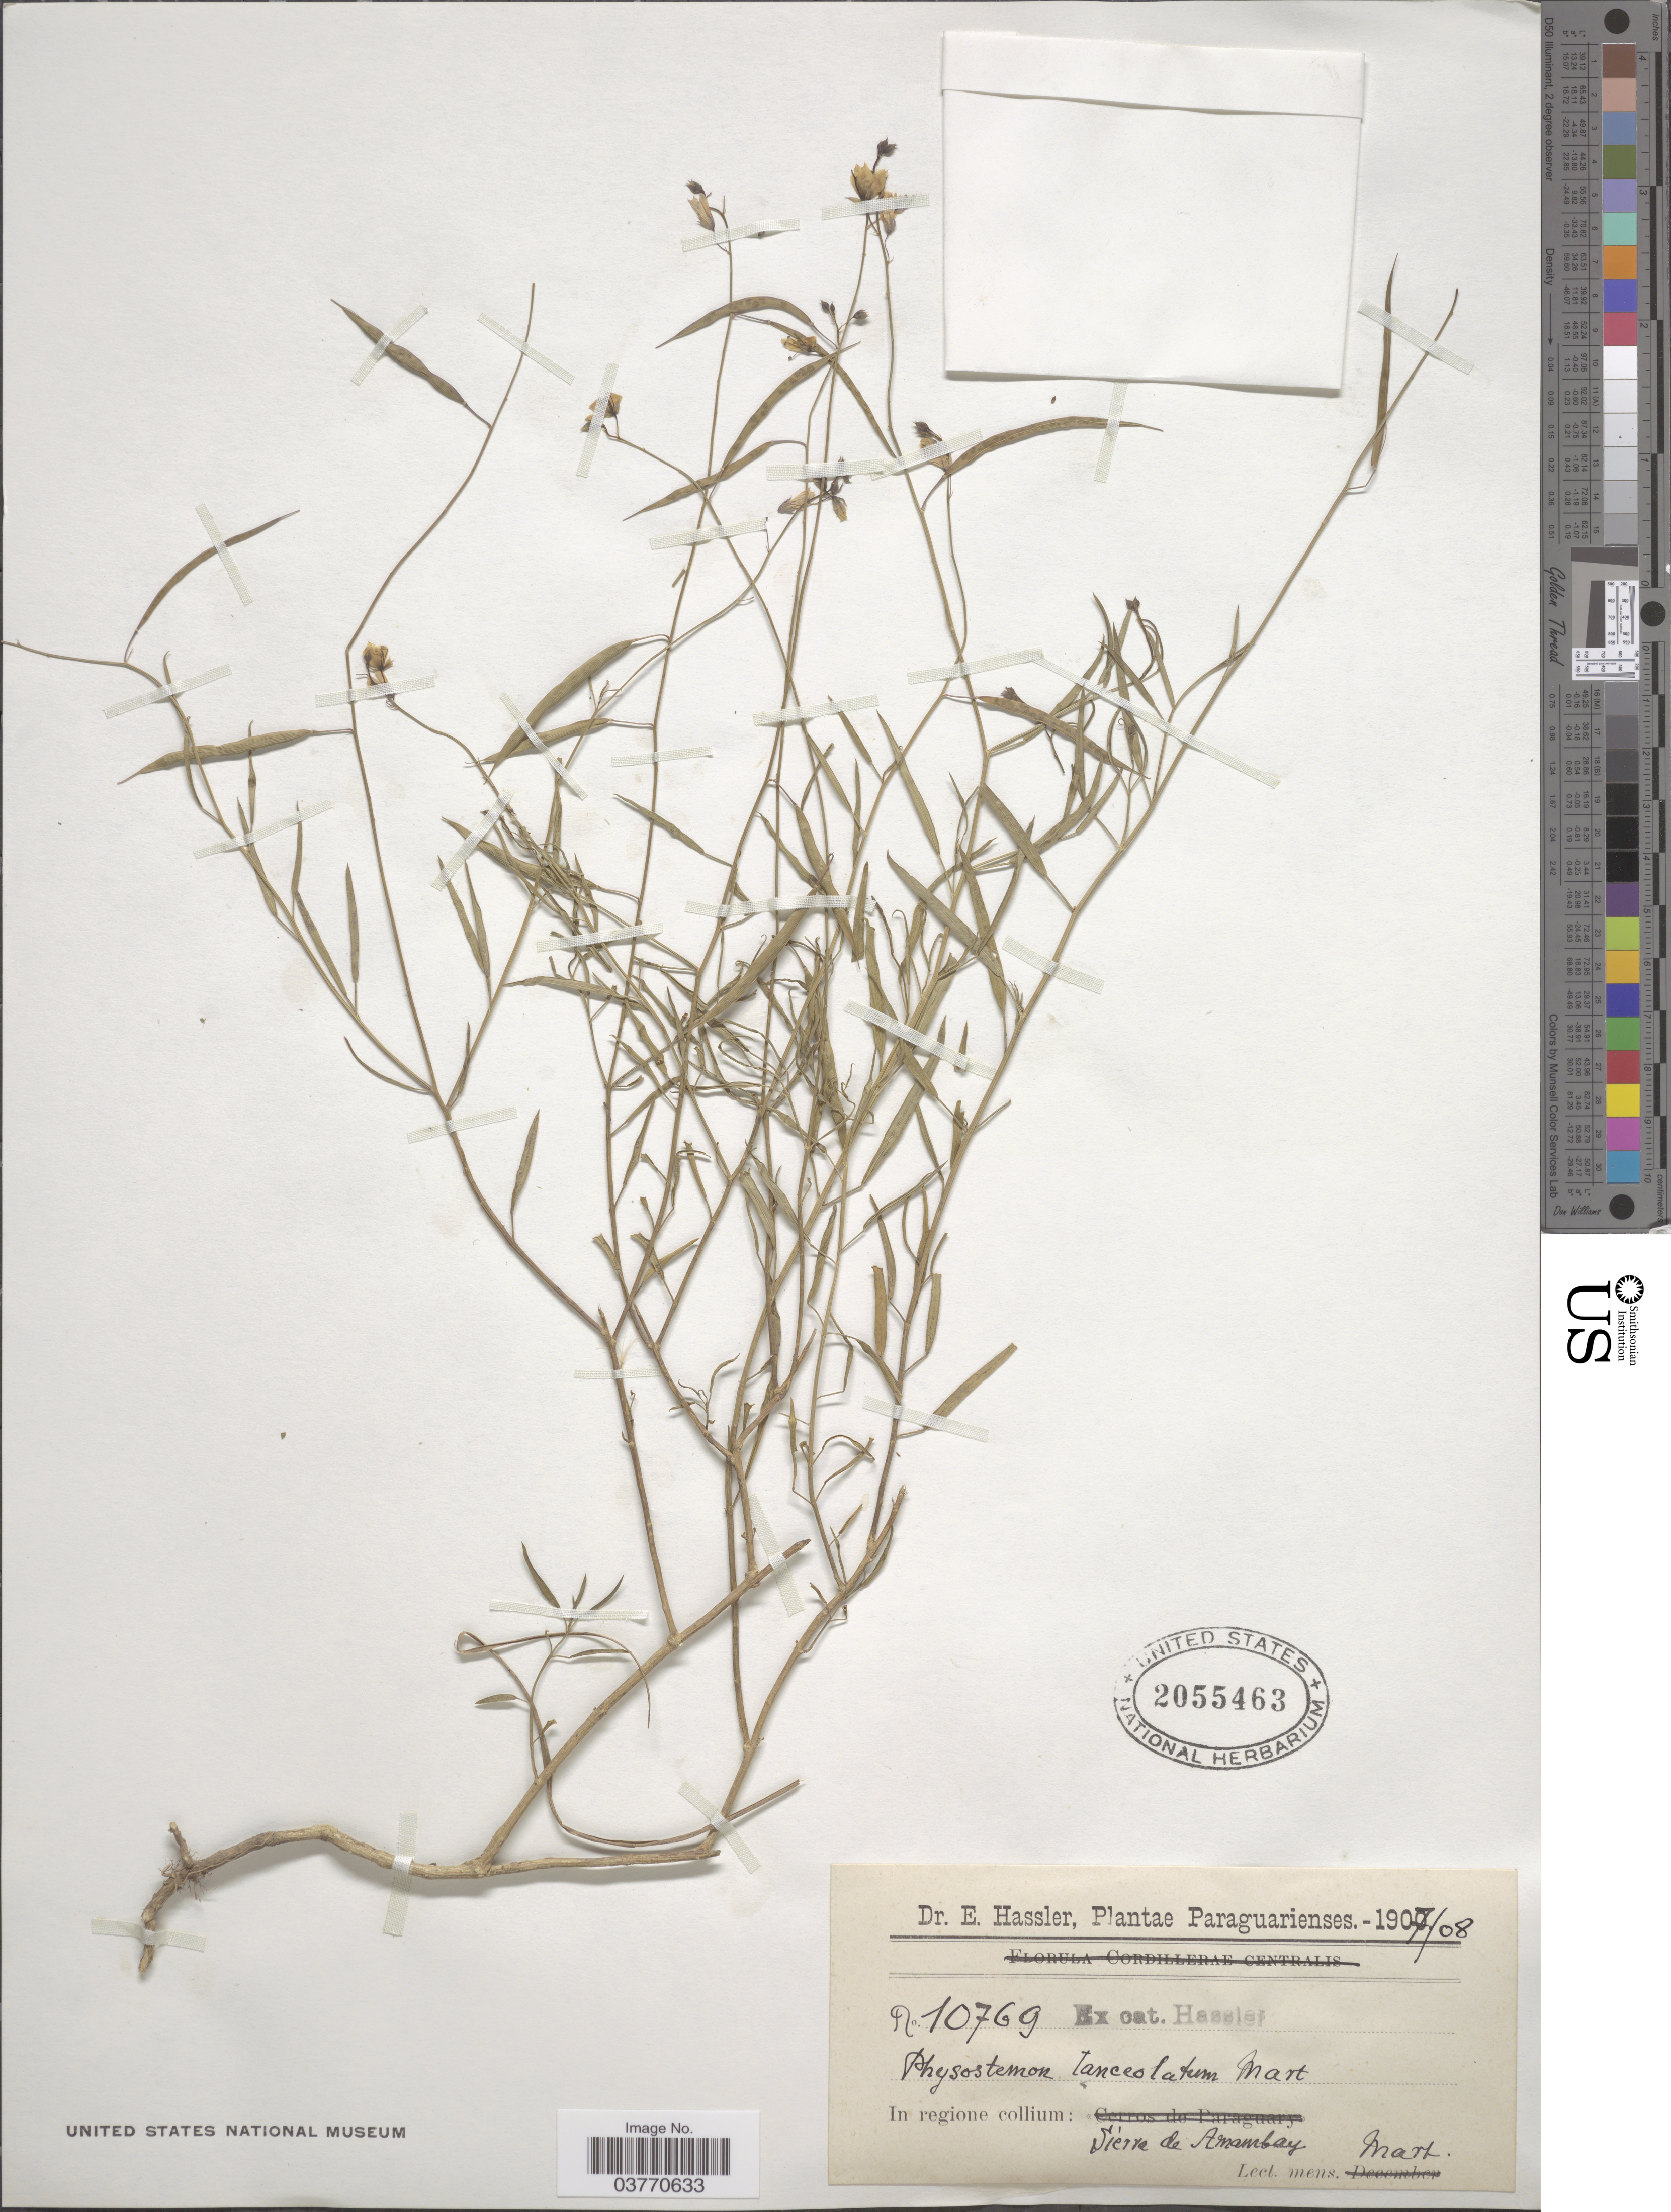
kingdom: Plantae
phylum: Tracheophyta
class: Magnoliopsida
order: Brassicales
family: Cleomaceae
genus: Physostemon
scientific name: Physostemon lanceolatus subsp. paraguensis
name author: (Iltis) Iltis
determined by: Strong, Mark T., (BOT), Smithsonian Institution - National Museum of Natural History (UNITED STATES)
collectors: E. Hassler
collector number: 10769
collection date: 1907-03/1908-03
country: Paraguay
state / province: Amambay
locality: In regione collium:Sierra de Amambay.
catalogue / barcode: US 2055463